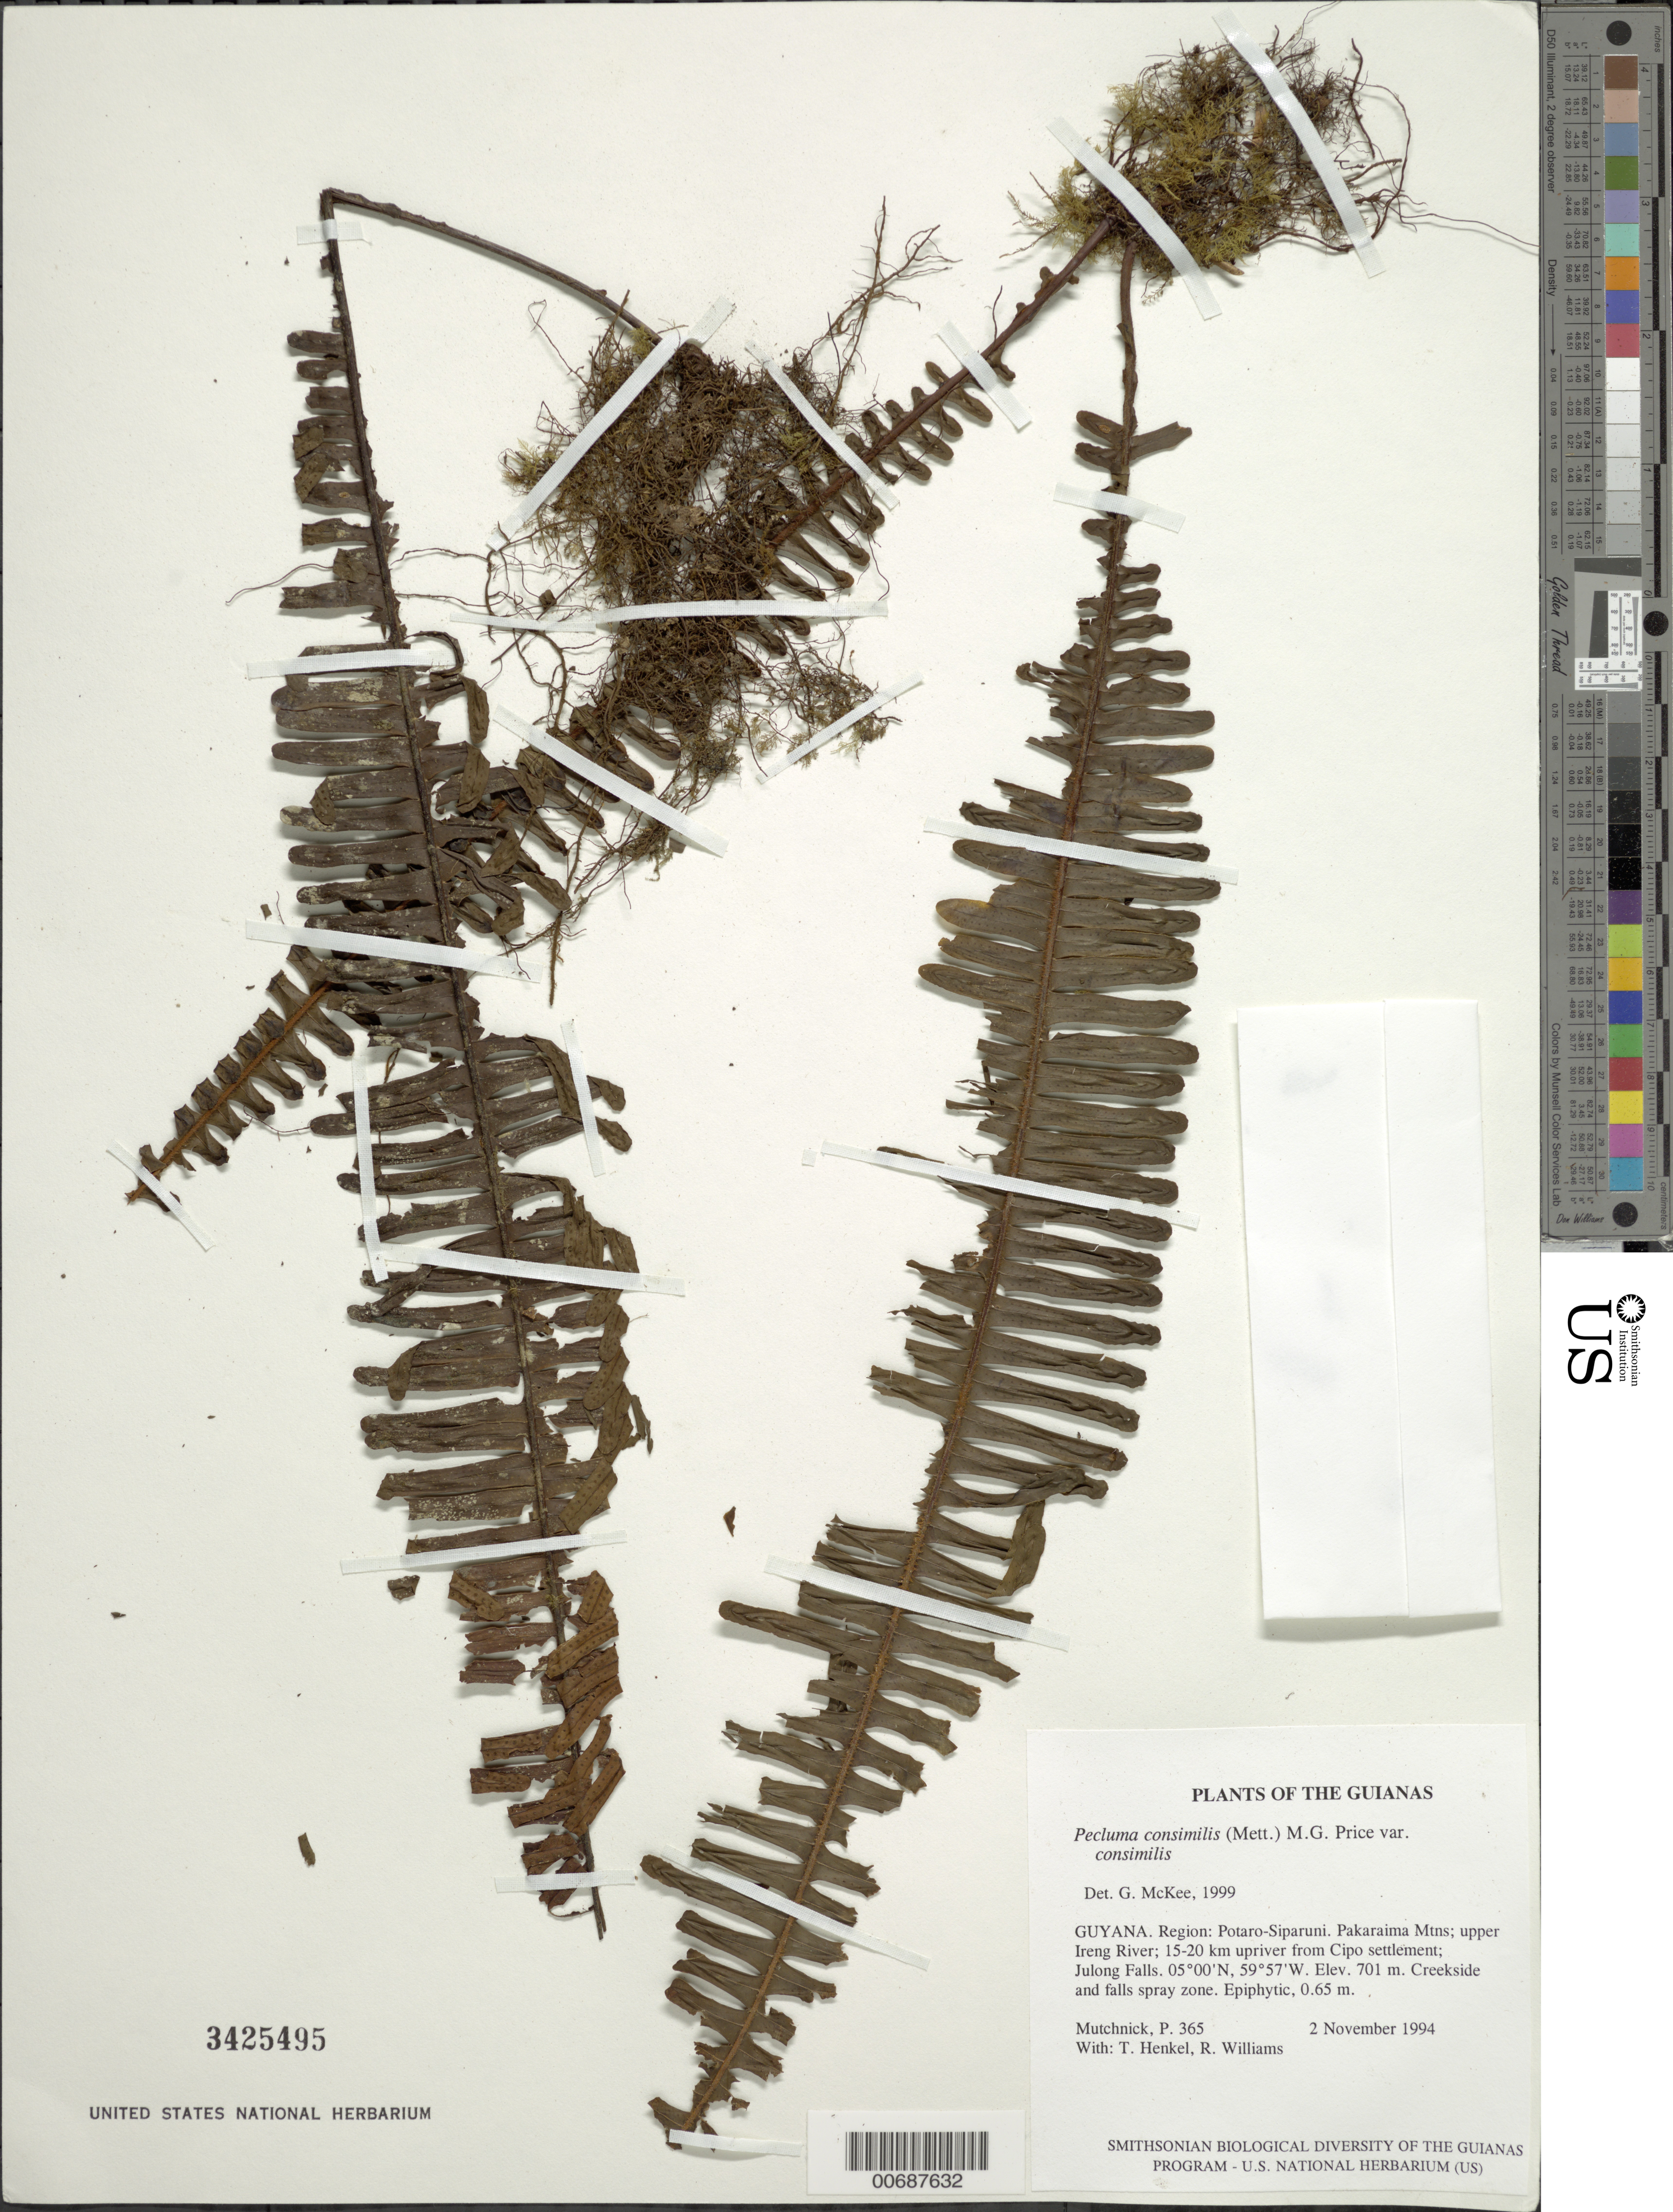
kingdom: Plantae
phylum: Tracheophyta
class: Polypodiopsida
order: Polypodiales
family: Polypodiaceae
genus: Pecluma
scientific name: Pecluma consimilis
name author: (Mett.) M.G. Price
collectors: P. Mutchnick, T. Henkel & R. Williams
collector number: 365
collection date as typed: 2 November 1994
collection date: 1994-11-02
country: Guyana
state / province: Potaro-Siparuni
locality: Pakaraima Mtns; upper Ireng River; 15-20 km upriver from Cipo settlement; Julong Falls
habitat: Creekside and falls spray zone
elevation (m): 701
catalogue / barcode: US 3425495